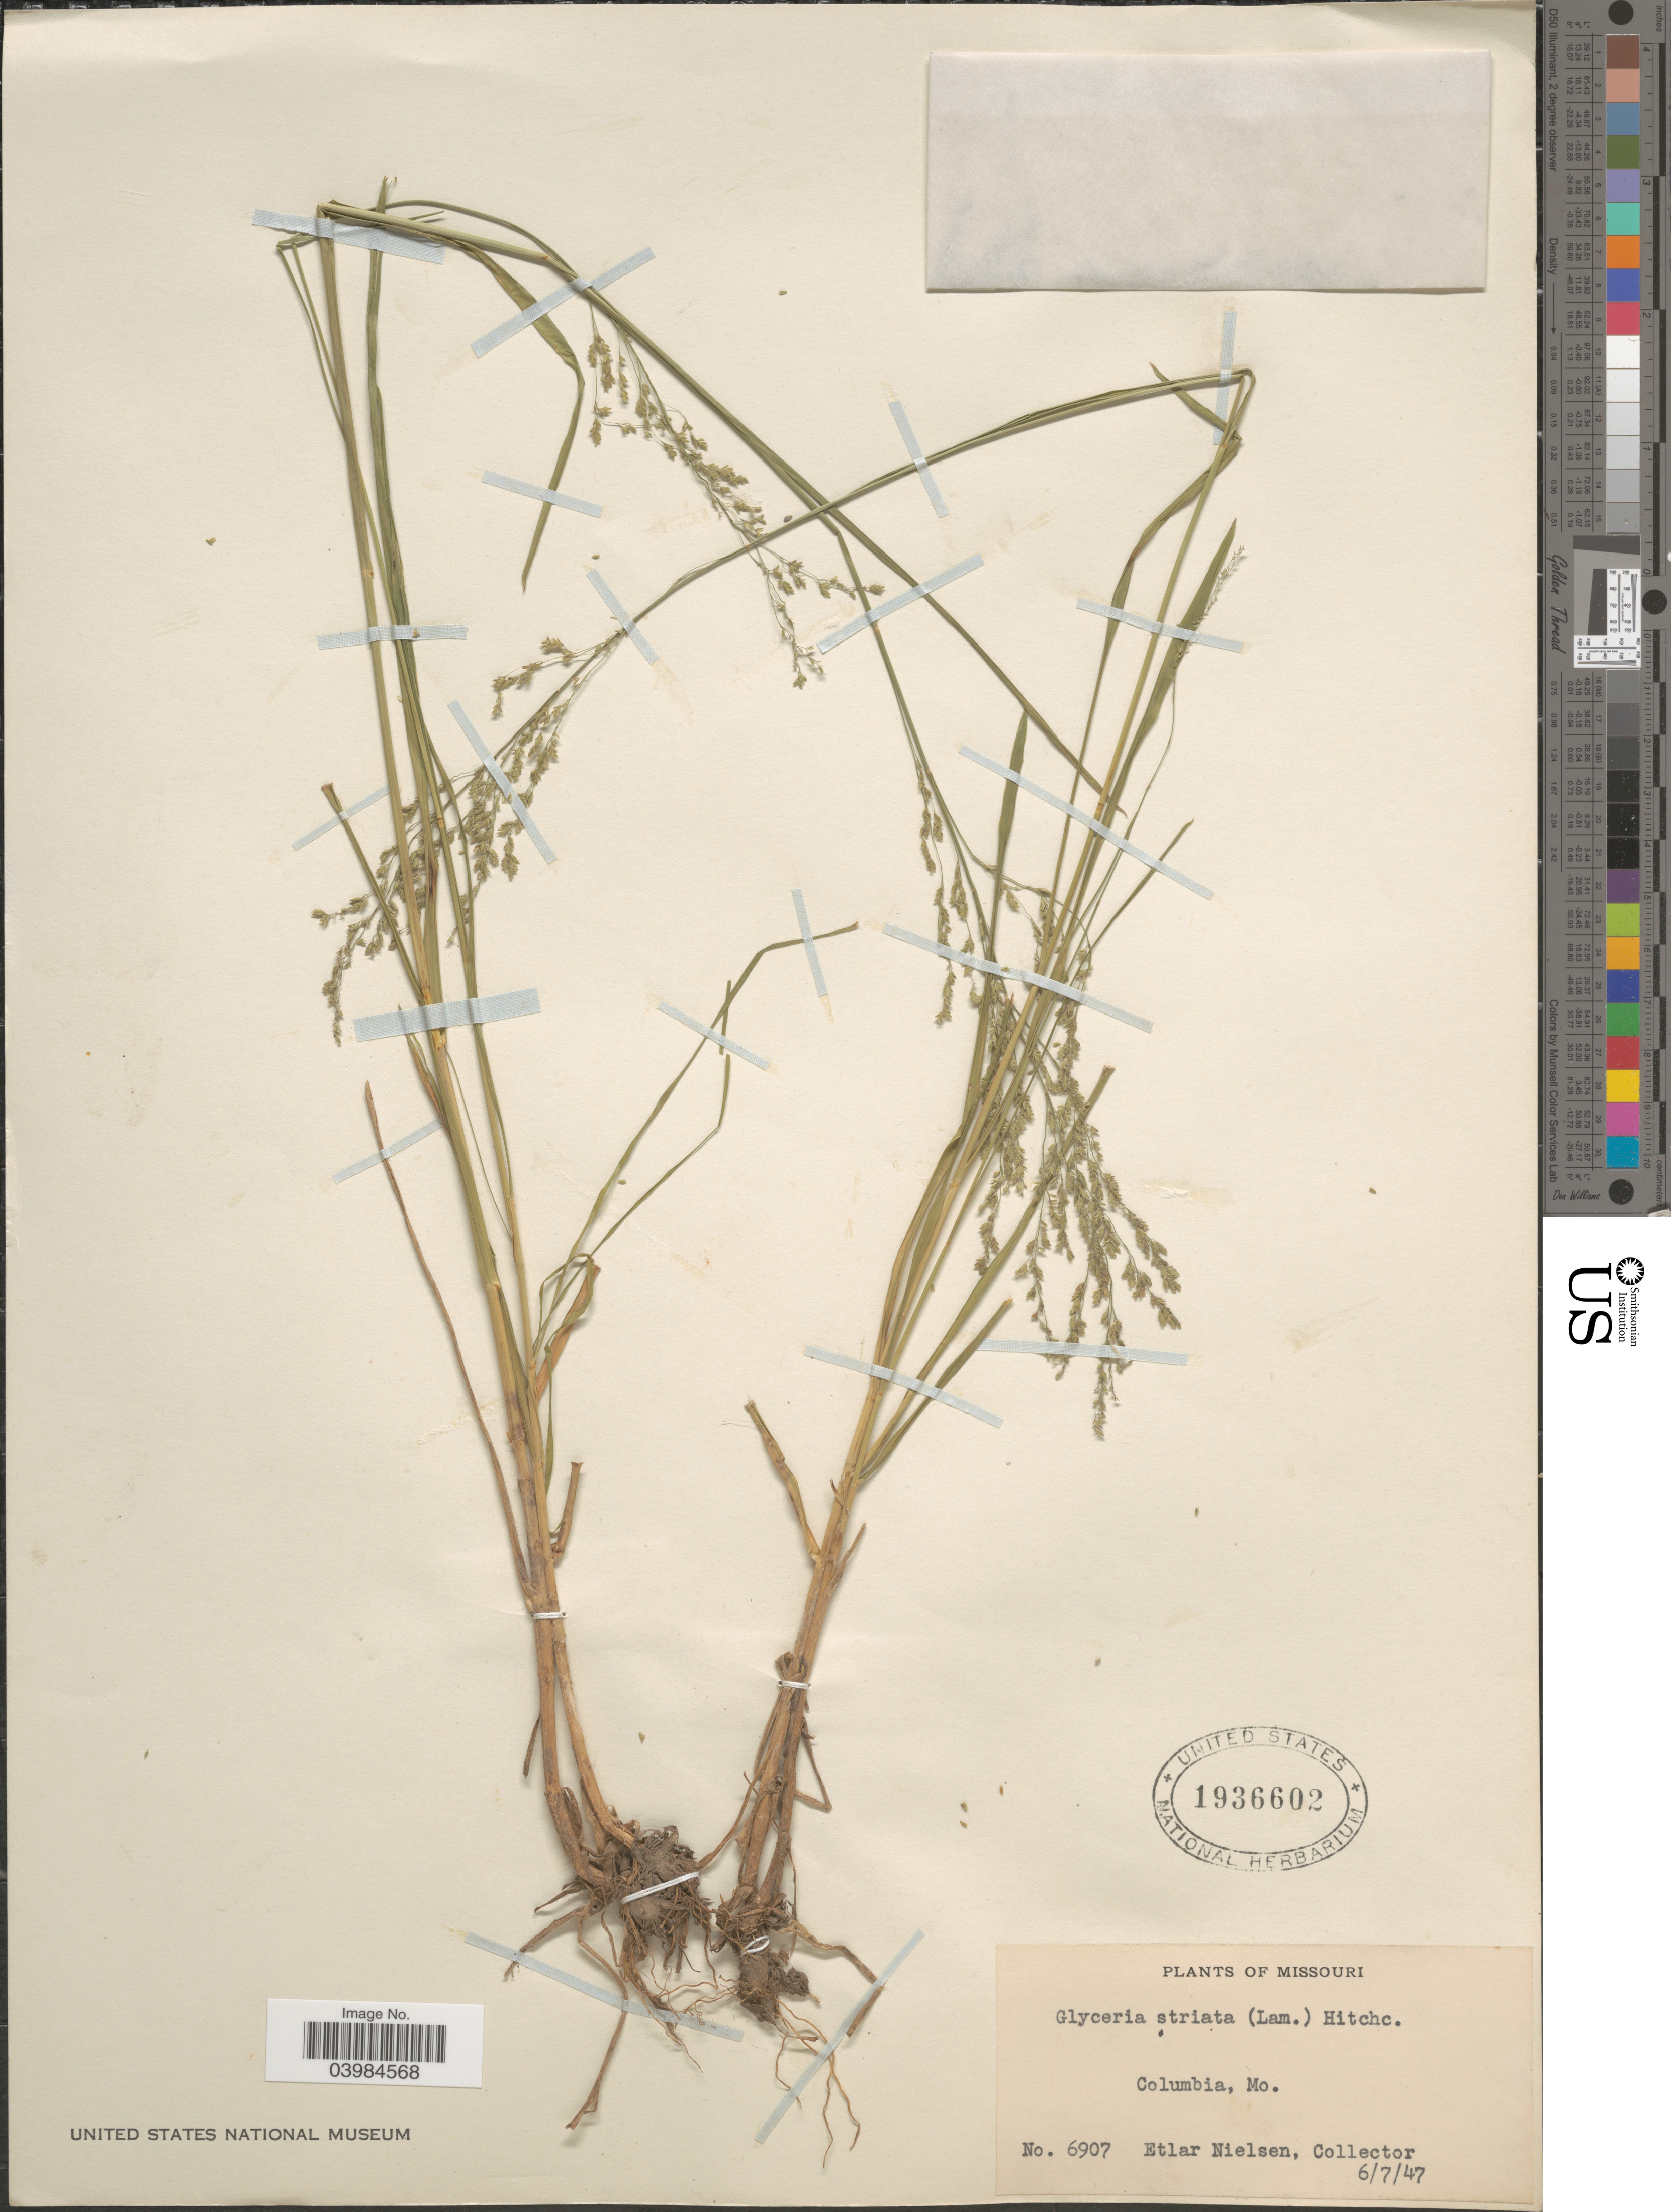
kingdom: Plantae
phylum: Tracheophyta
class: Liliopsida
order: Poales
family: Poaceae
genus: Glyceria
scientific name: Glyceria striata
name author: (Lam.) Hitchc.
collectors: E. Nielsen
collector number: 6907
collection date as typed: Transcribed d/m/y: 7/6/47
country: United States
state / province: Missouri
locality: Columbia.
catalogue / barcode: US 1936602